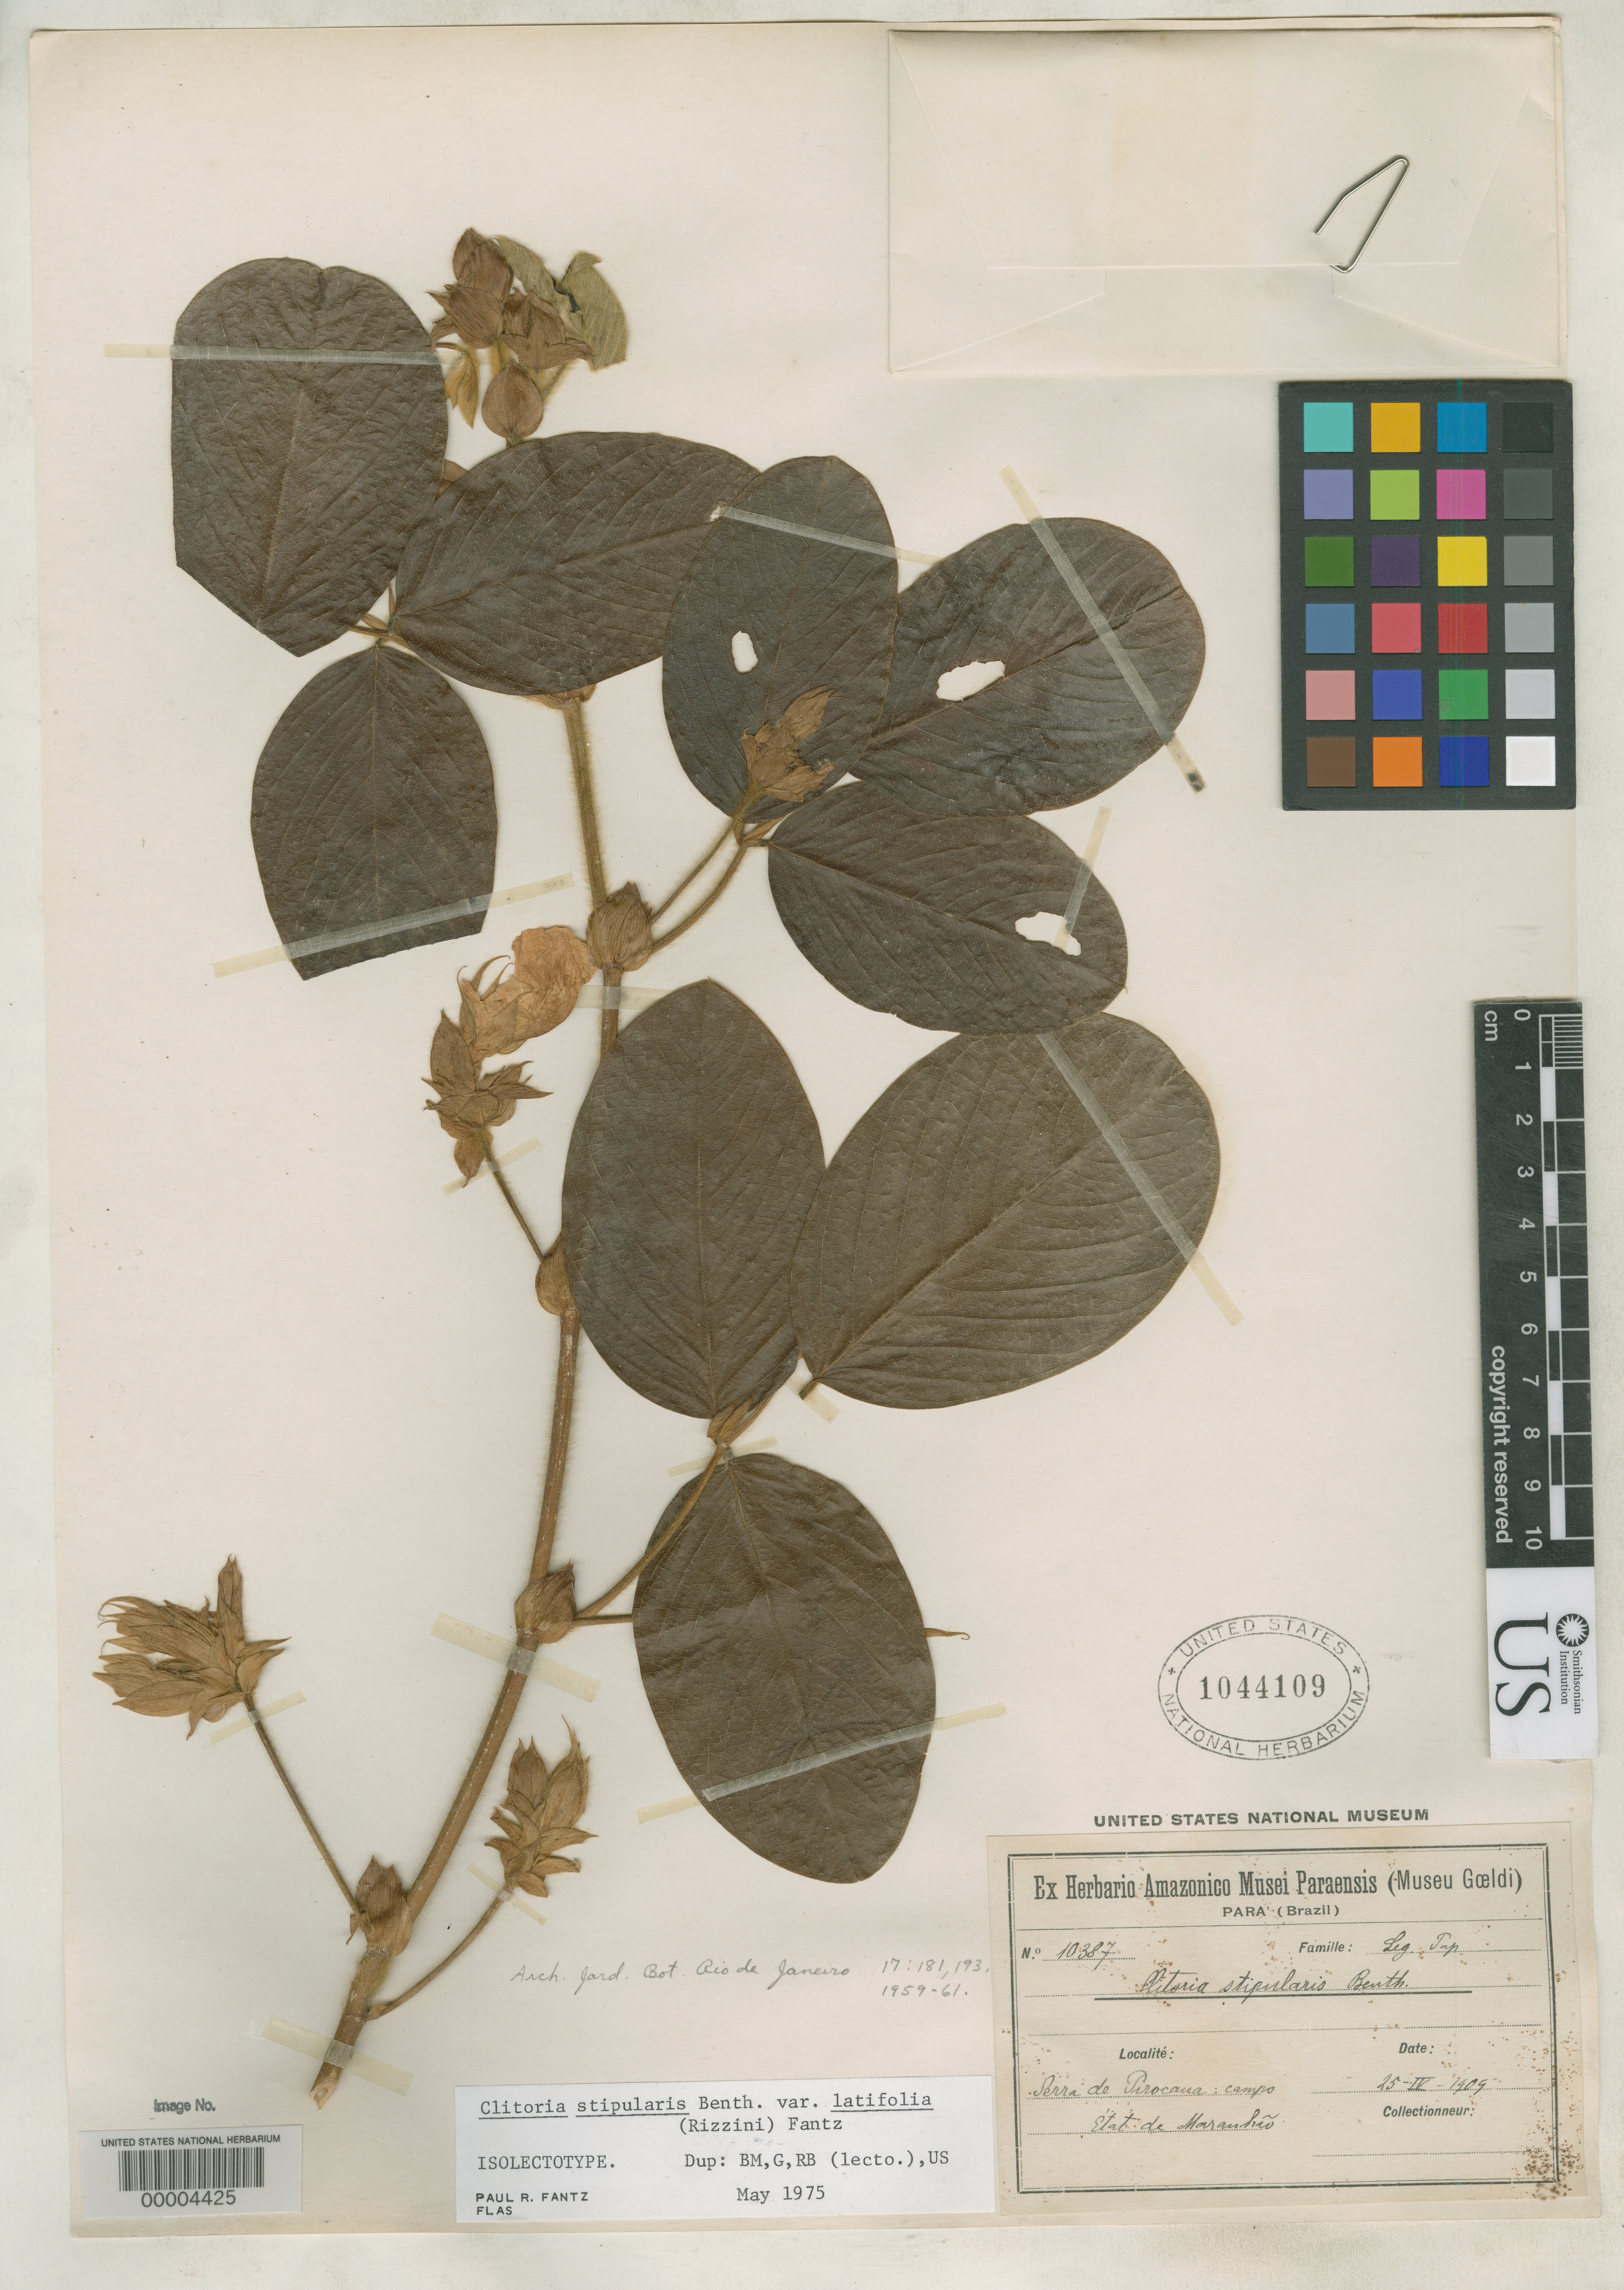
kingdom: Plantae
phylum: Tracheophyta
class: Magnoliopsida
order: Fabales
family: Fabaceae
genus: Clitoria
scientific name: Clitoria stipularis f. latifolia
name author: Rizzini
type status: Isolectotype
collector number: HMG 10387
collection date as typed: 25 Apr 1909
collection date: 1909-04-25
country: Brazil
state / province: Maranhão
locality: Serra de Pirocana.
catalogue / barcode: US 1044109